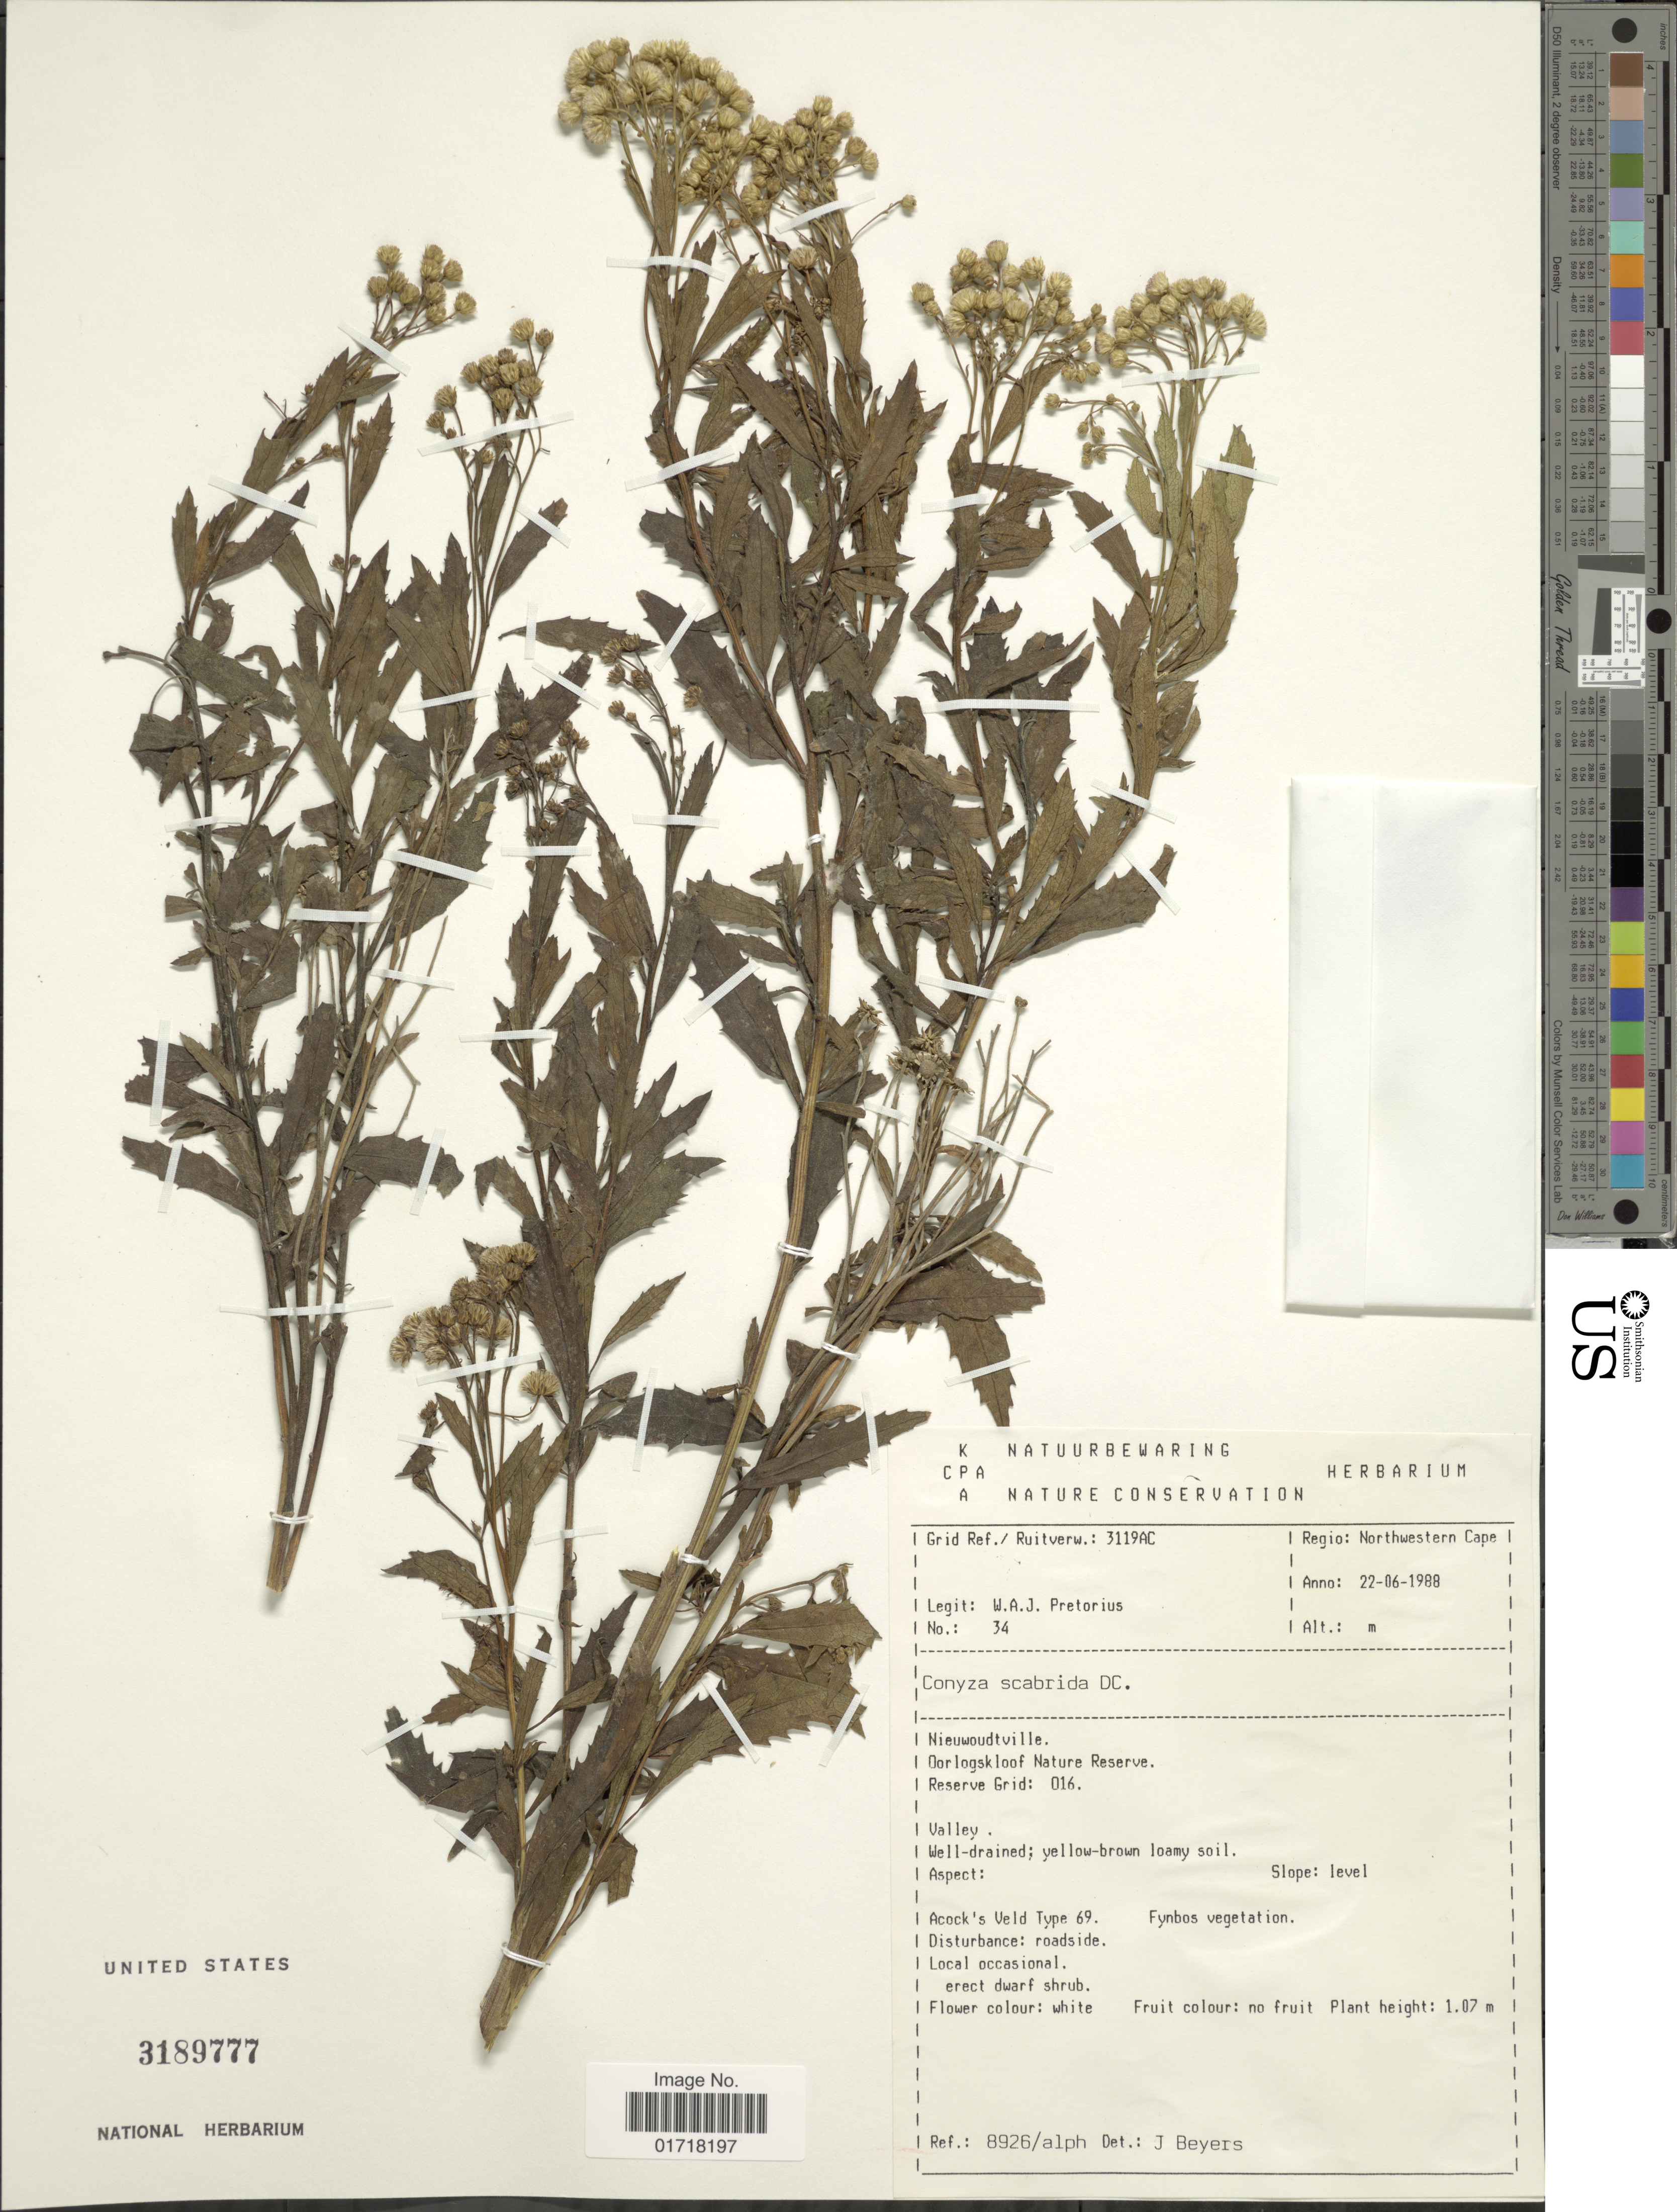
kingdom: Plantae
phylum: Tracheophyta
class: Magnoliopsida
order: Asterales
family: Asteraceae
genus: Conyza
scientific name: Conyza scabrida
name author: DC.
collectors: W. Pretorius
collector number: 34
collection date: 1988-06-26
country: South Africa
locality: Grid Ref./Ruitverw: 3119AC, Regio Northwestern Cape, Nieuwoudtville, Oorlogskloof Nature Reserve, Reserve Grid: 016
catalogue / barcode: US 3189777